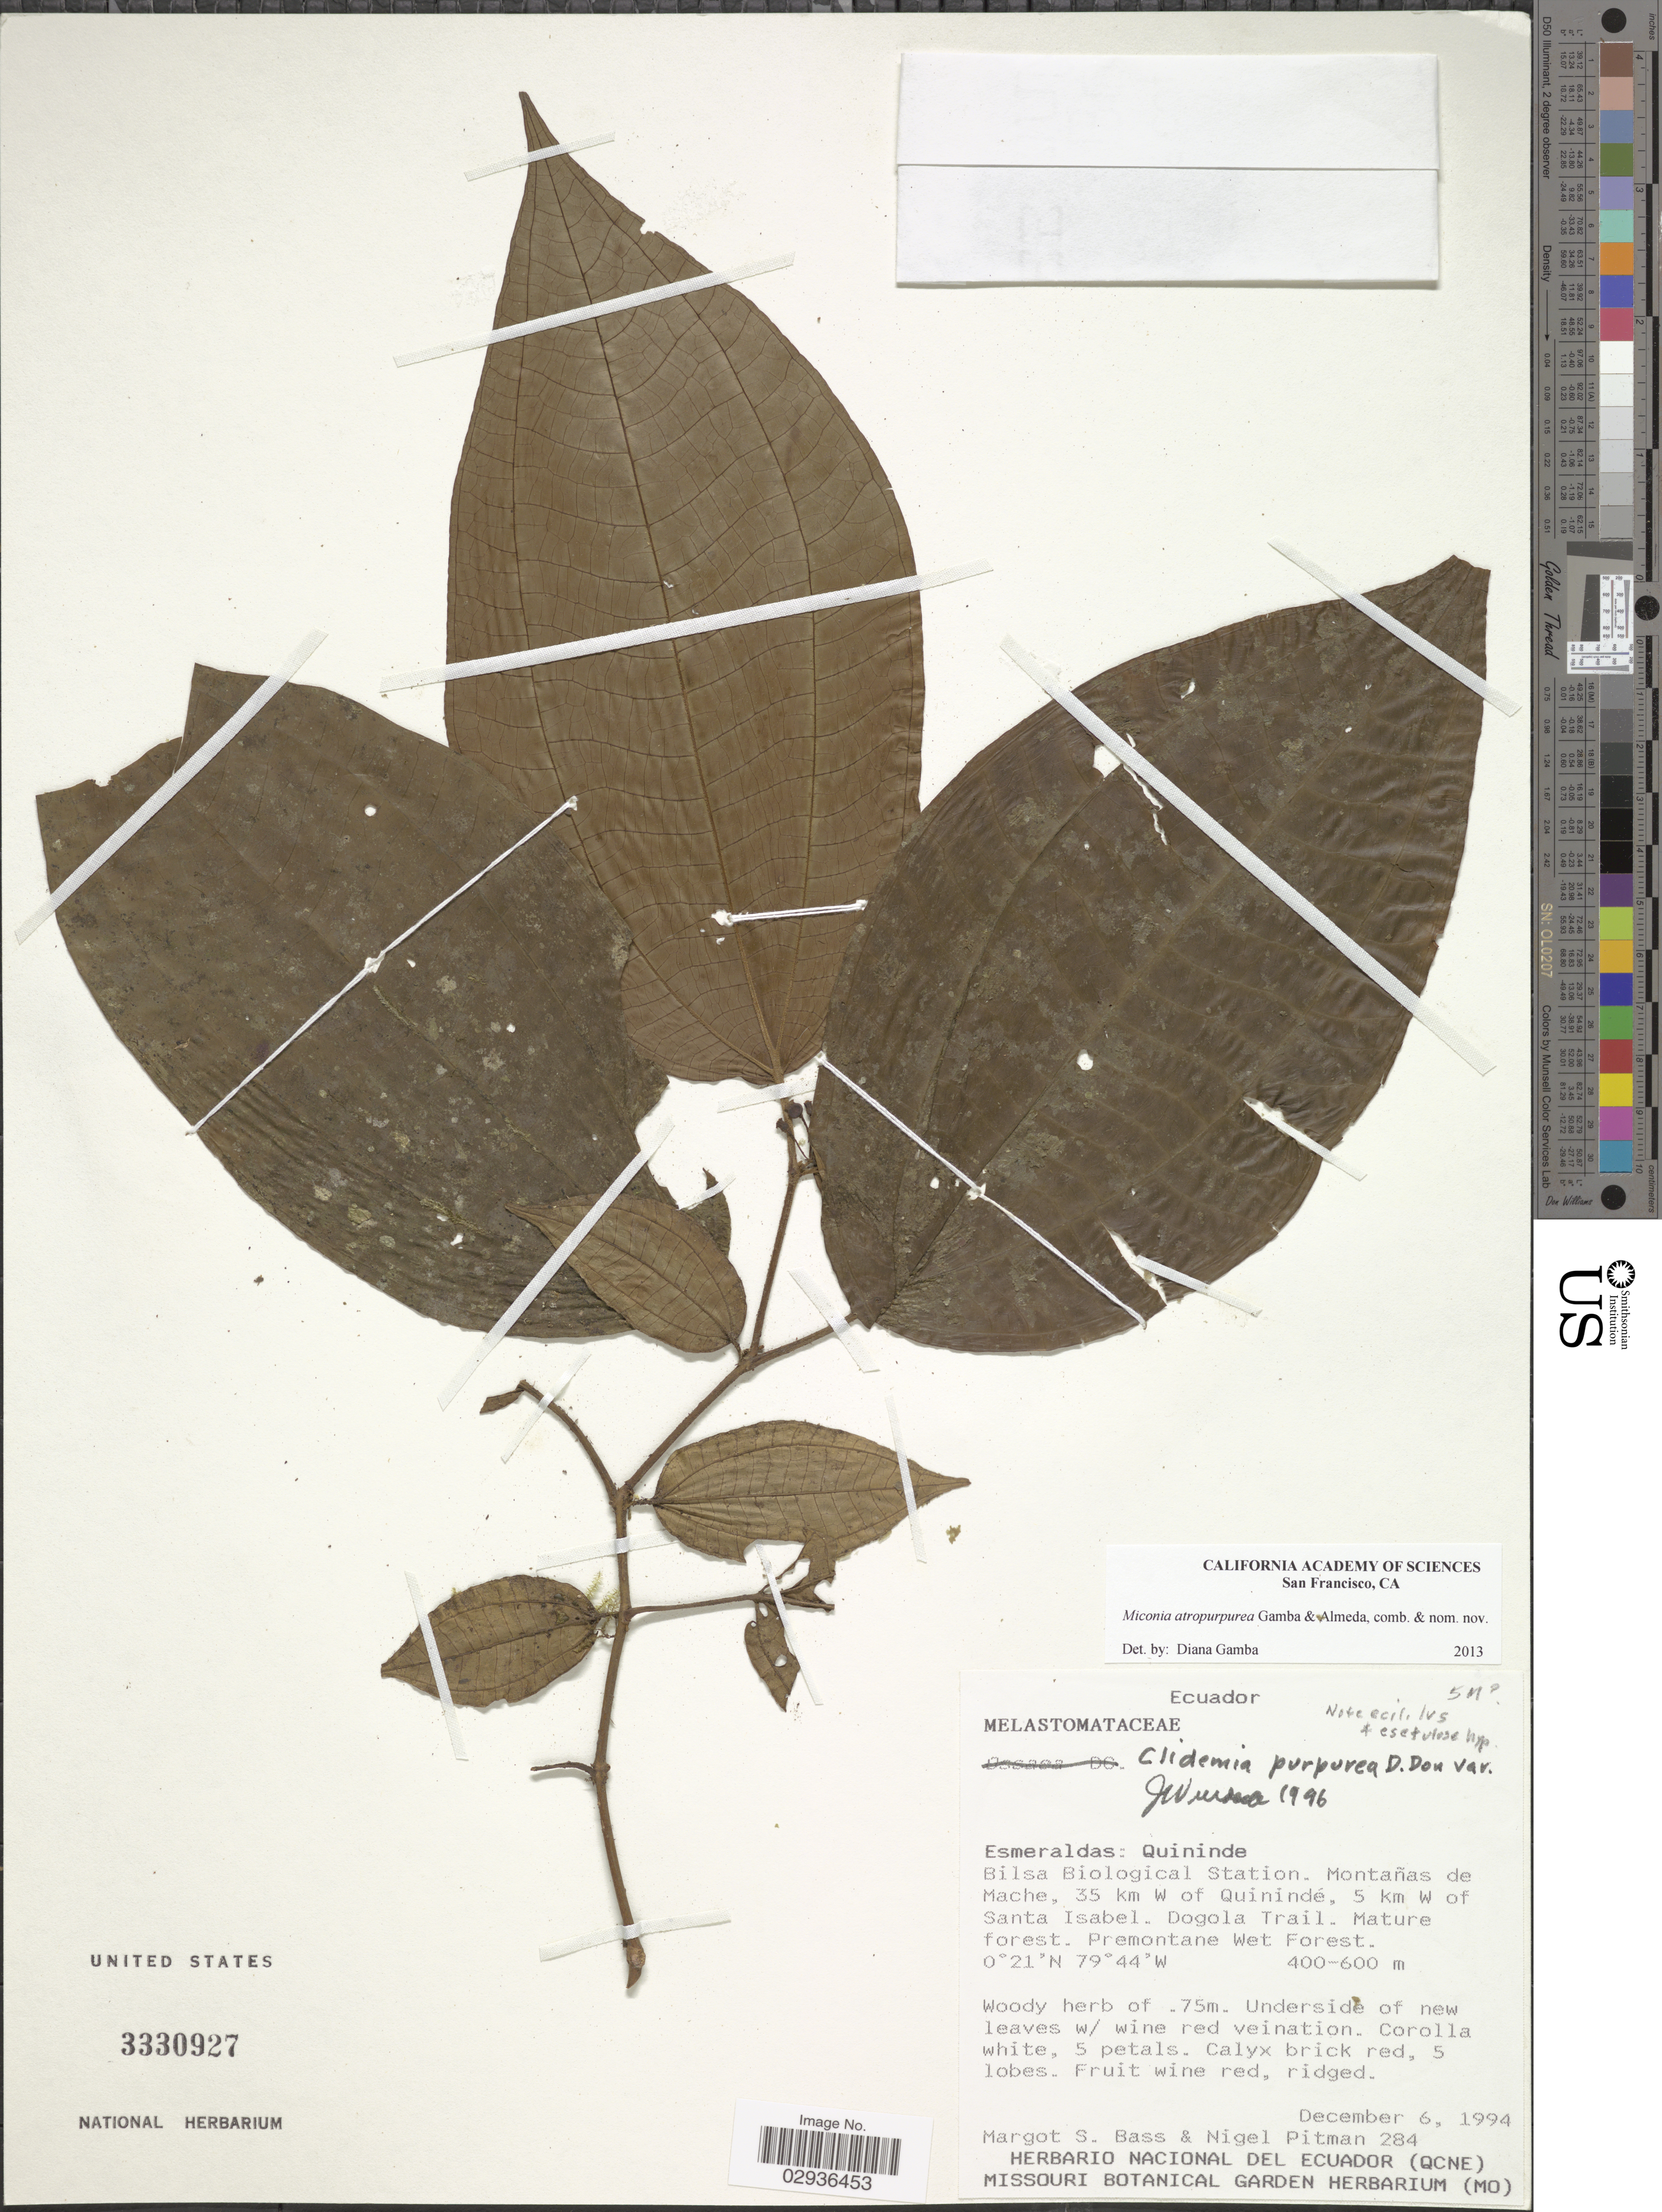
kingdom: Plantae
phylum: Tracheophyta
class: Magnoliopsida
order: Myrtales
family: Melastomataceae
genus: Miconia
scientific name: Miconia atropurpurea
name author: Gamba & Almeda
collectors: M. Bass & N. Pitman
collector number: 284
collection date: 1994-12-06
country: Ecuador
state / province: Esmeraldas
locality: Quininde, Bilsa Biological Station. Montañas de Mache, 35 km W of Quinindé, 5 km W of Santa Isabel. Dogola Trail.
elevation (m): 400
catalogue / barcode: US 33309727